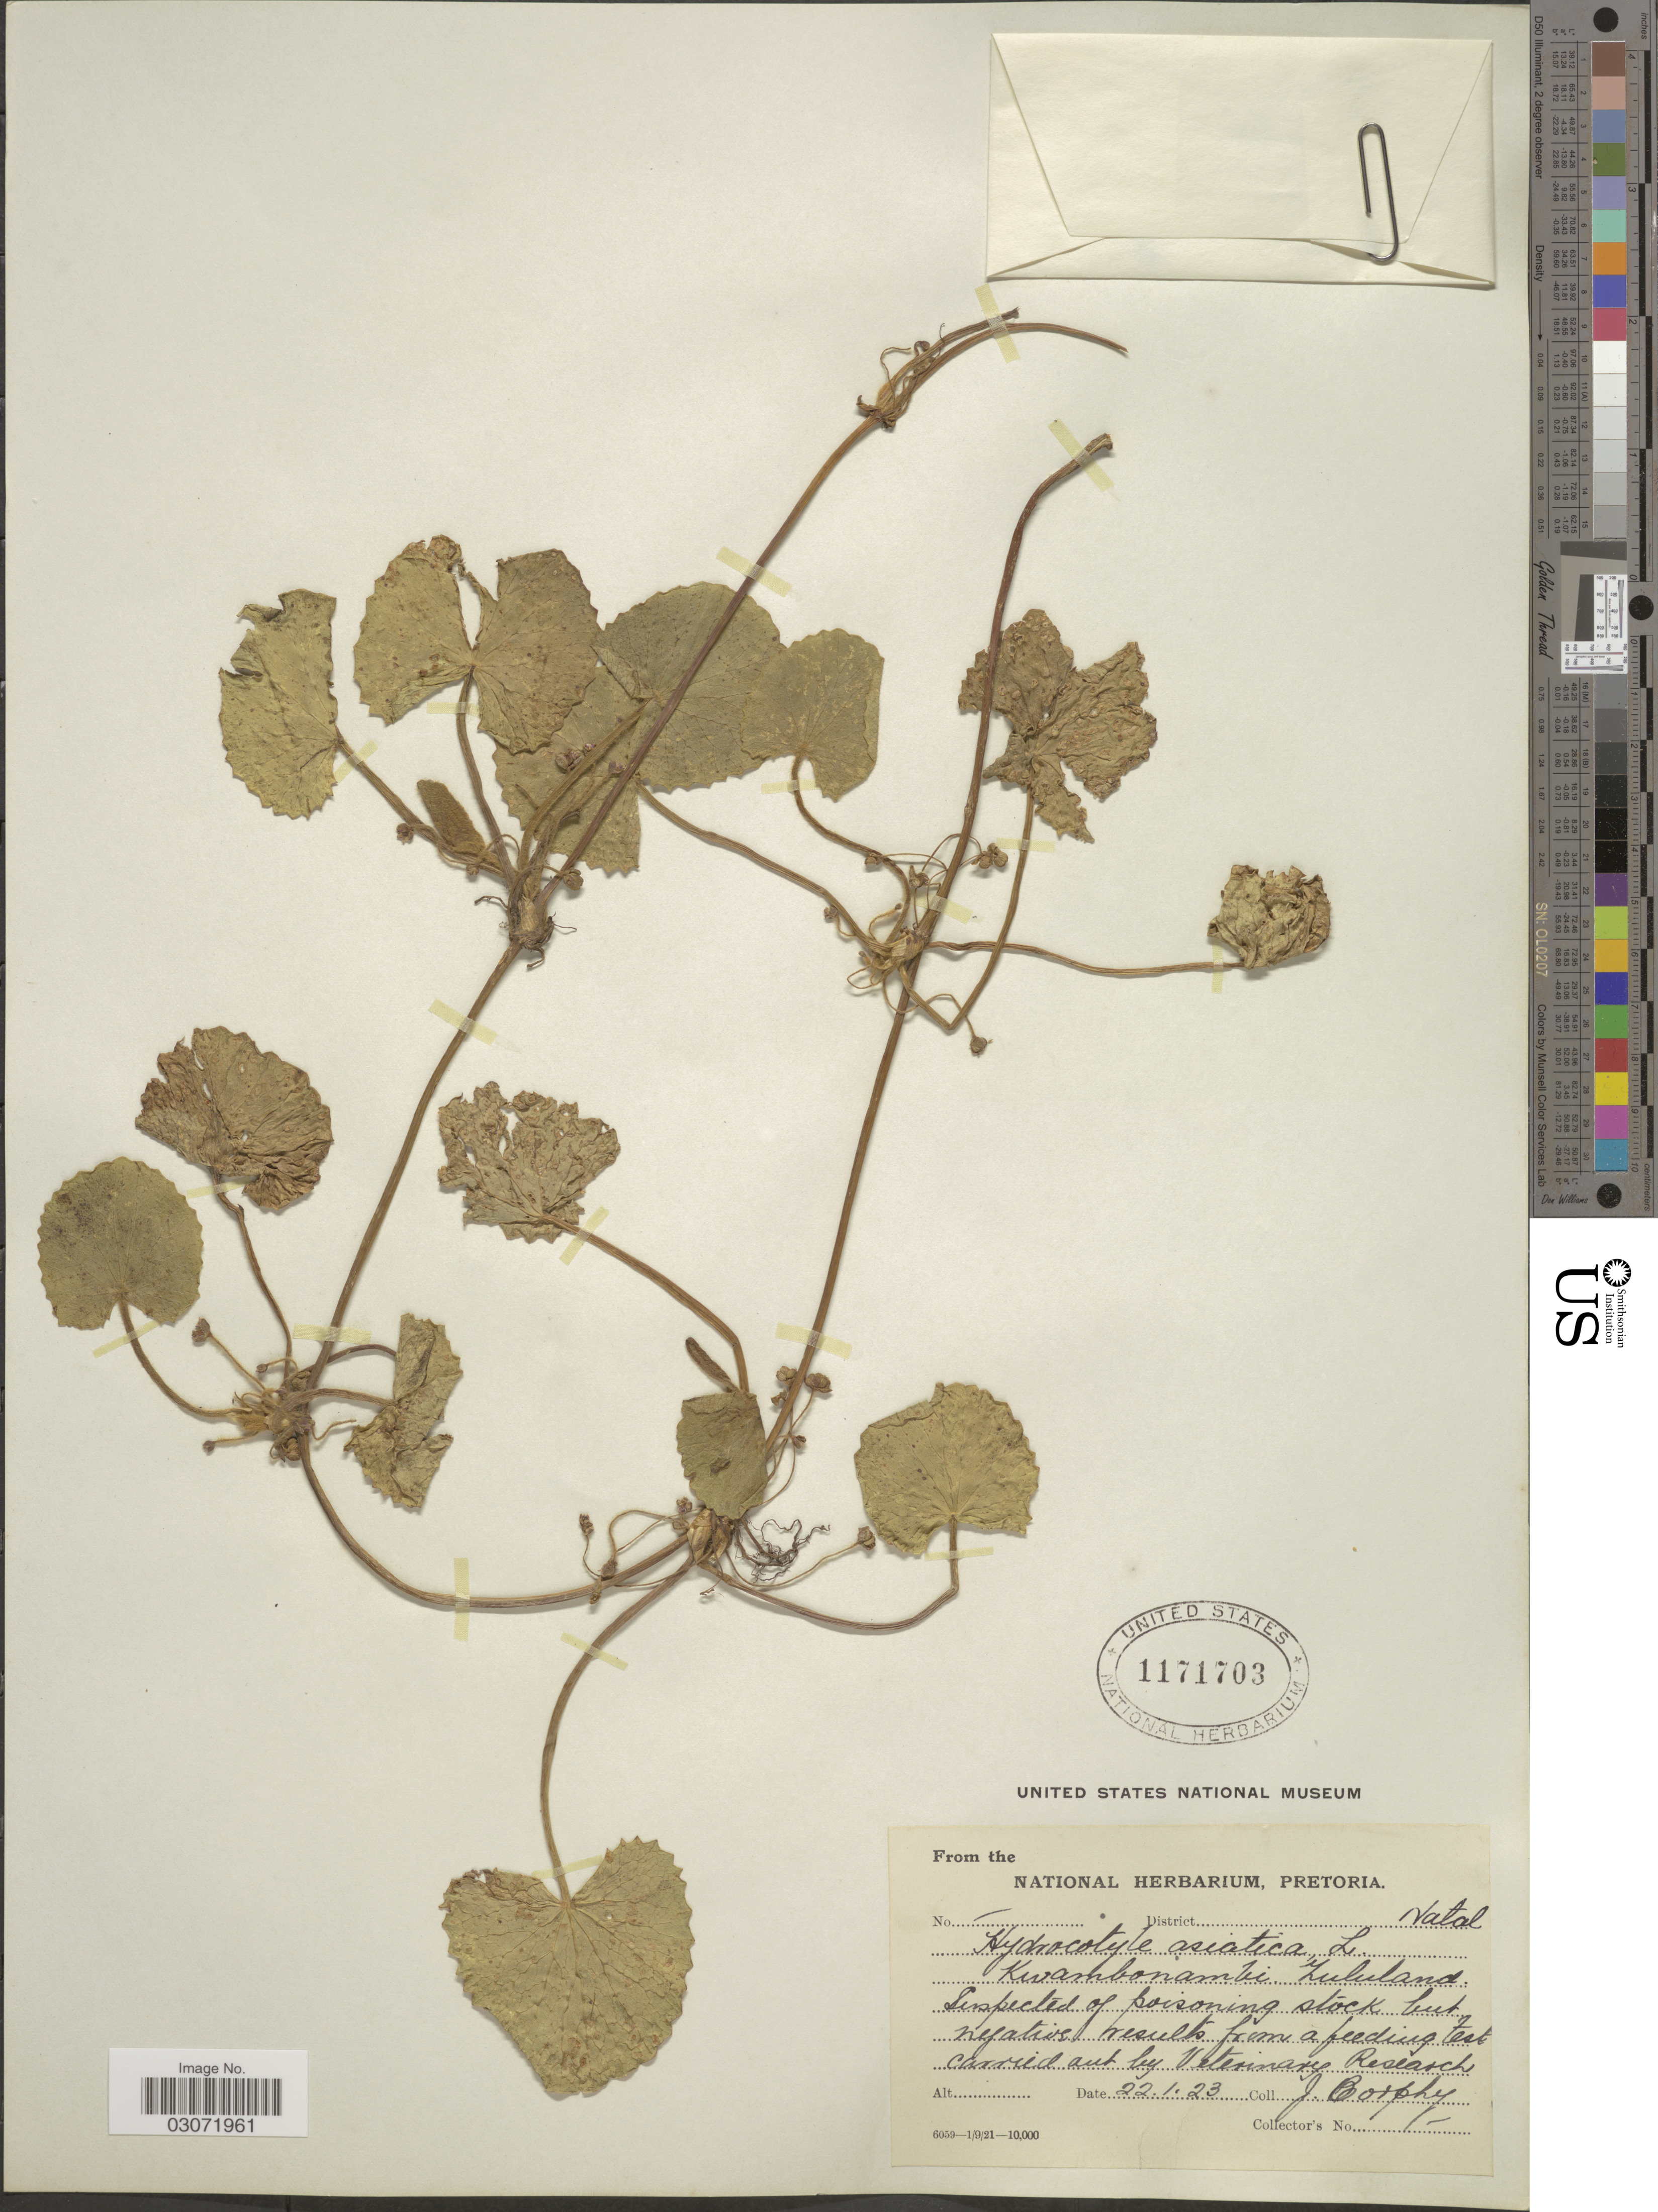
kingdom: Plantae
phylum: Tracheophyta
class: Magnoliopsida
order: Apiales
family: Apiaceae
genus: Centella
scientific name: Centella asiatica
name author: (L.) Urb.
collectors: J. Corphy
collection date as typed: Transcribed d/m/y: 22/1/23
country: South Africa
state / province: KwaZulu-Natal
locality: District Natal. Kwambonambi Zululand.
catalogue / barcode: US 1171703